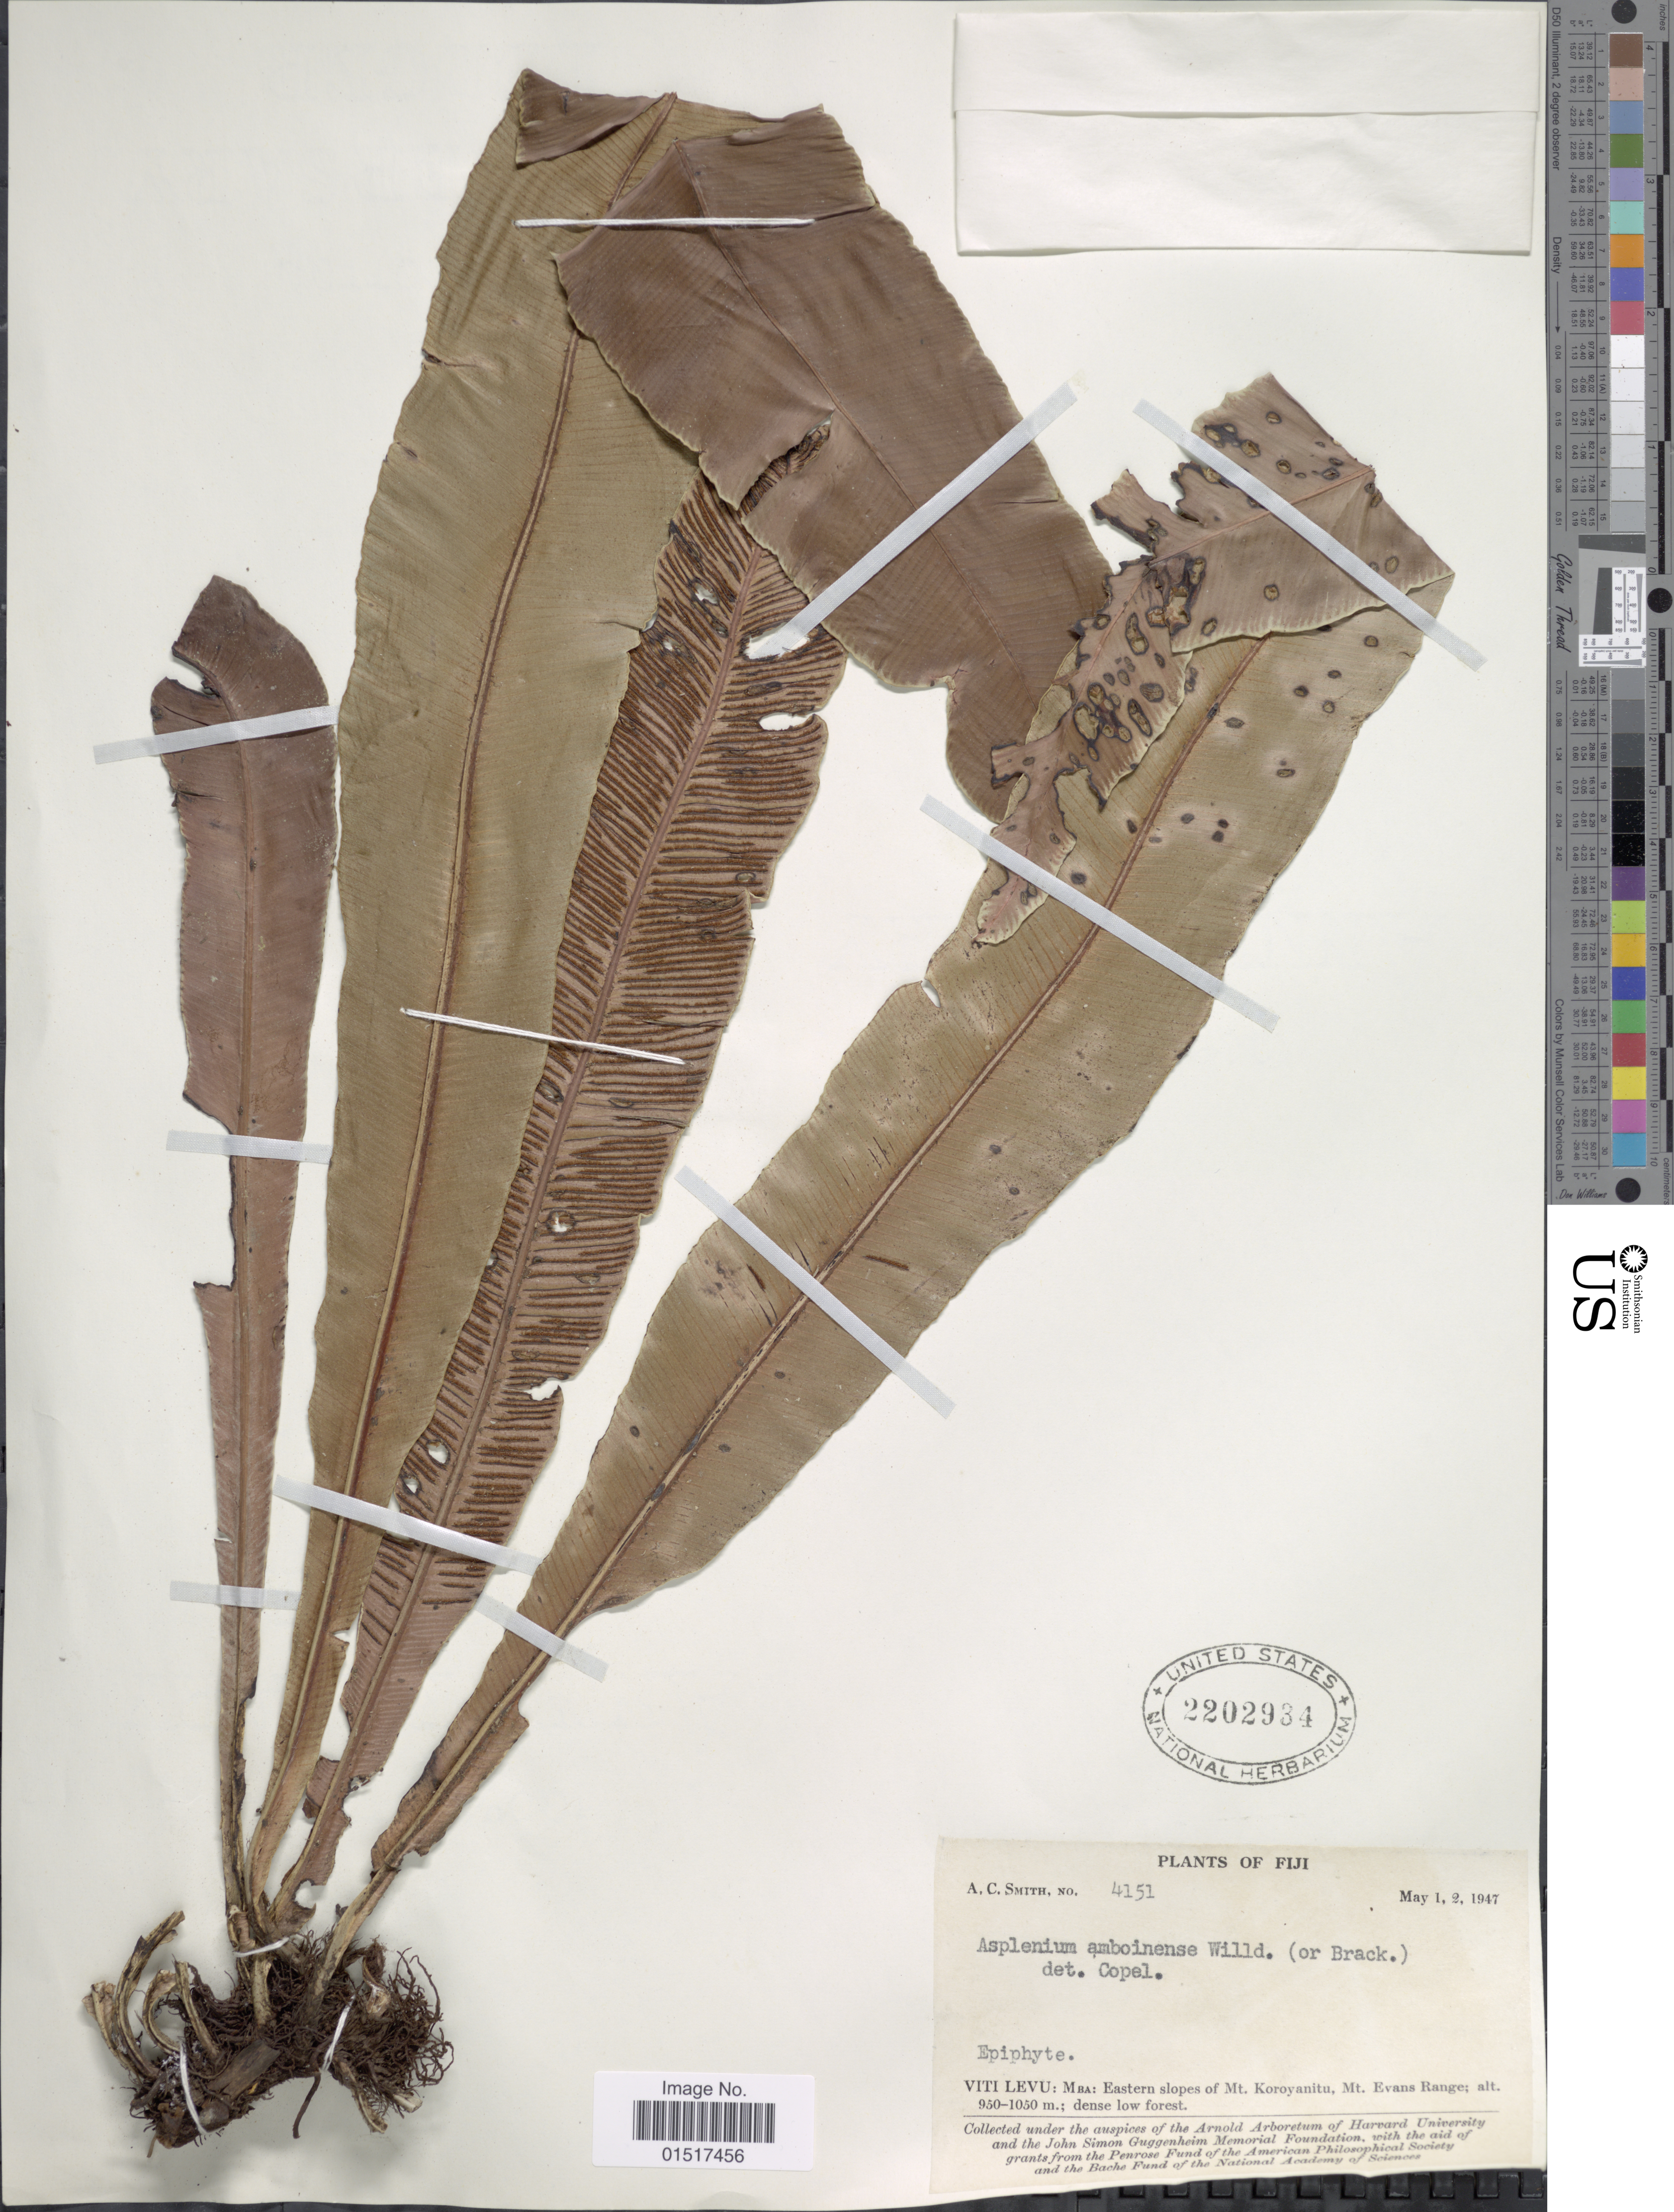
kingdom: Plantae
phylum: Tracheophyta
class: Polypodiopsida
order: Polypodiales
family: Aspleniaceae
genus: Asplenium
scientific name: Asplenium amboinense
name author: Willd.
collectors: A. C. Smith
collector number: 4151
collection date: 1947-05-01/1947-05-05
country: Fiji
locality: Viti Levu: Mba: Eastern slopes of Mt. Koroyanitu, Mt. Evans Range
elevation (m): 950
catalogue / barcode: US 2202934